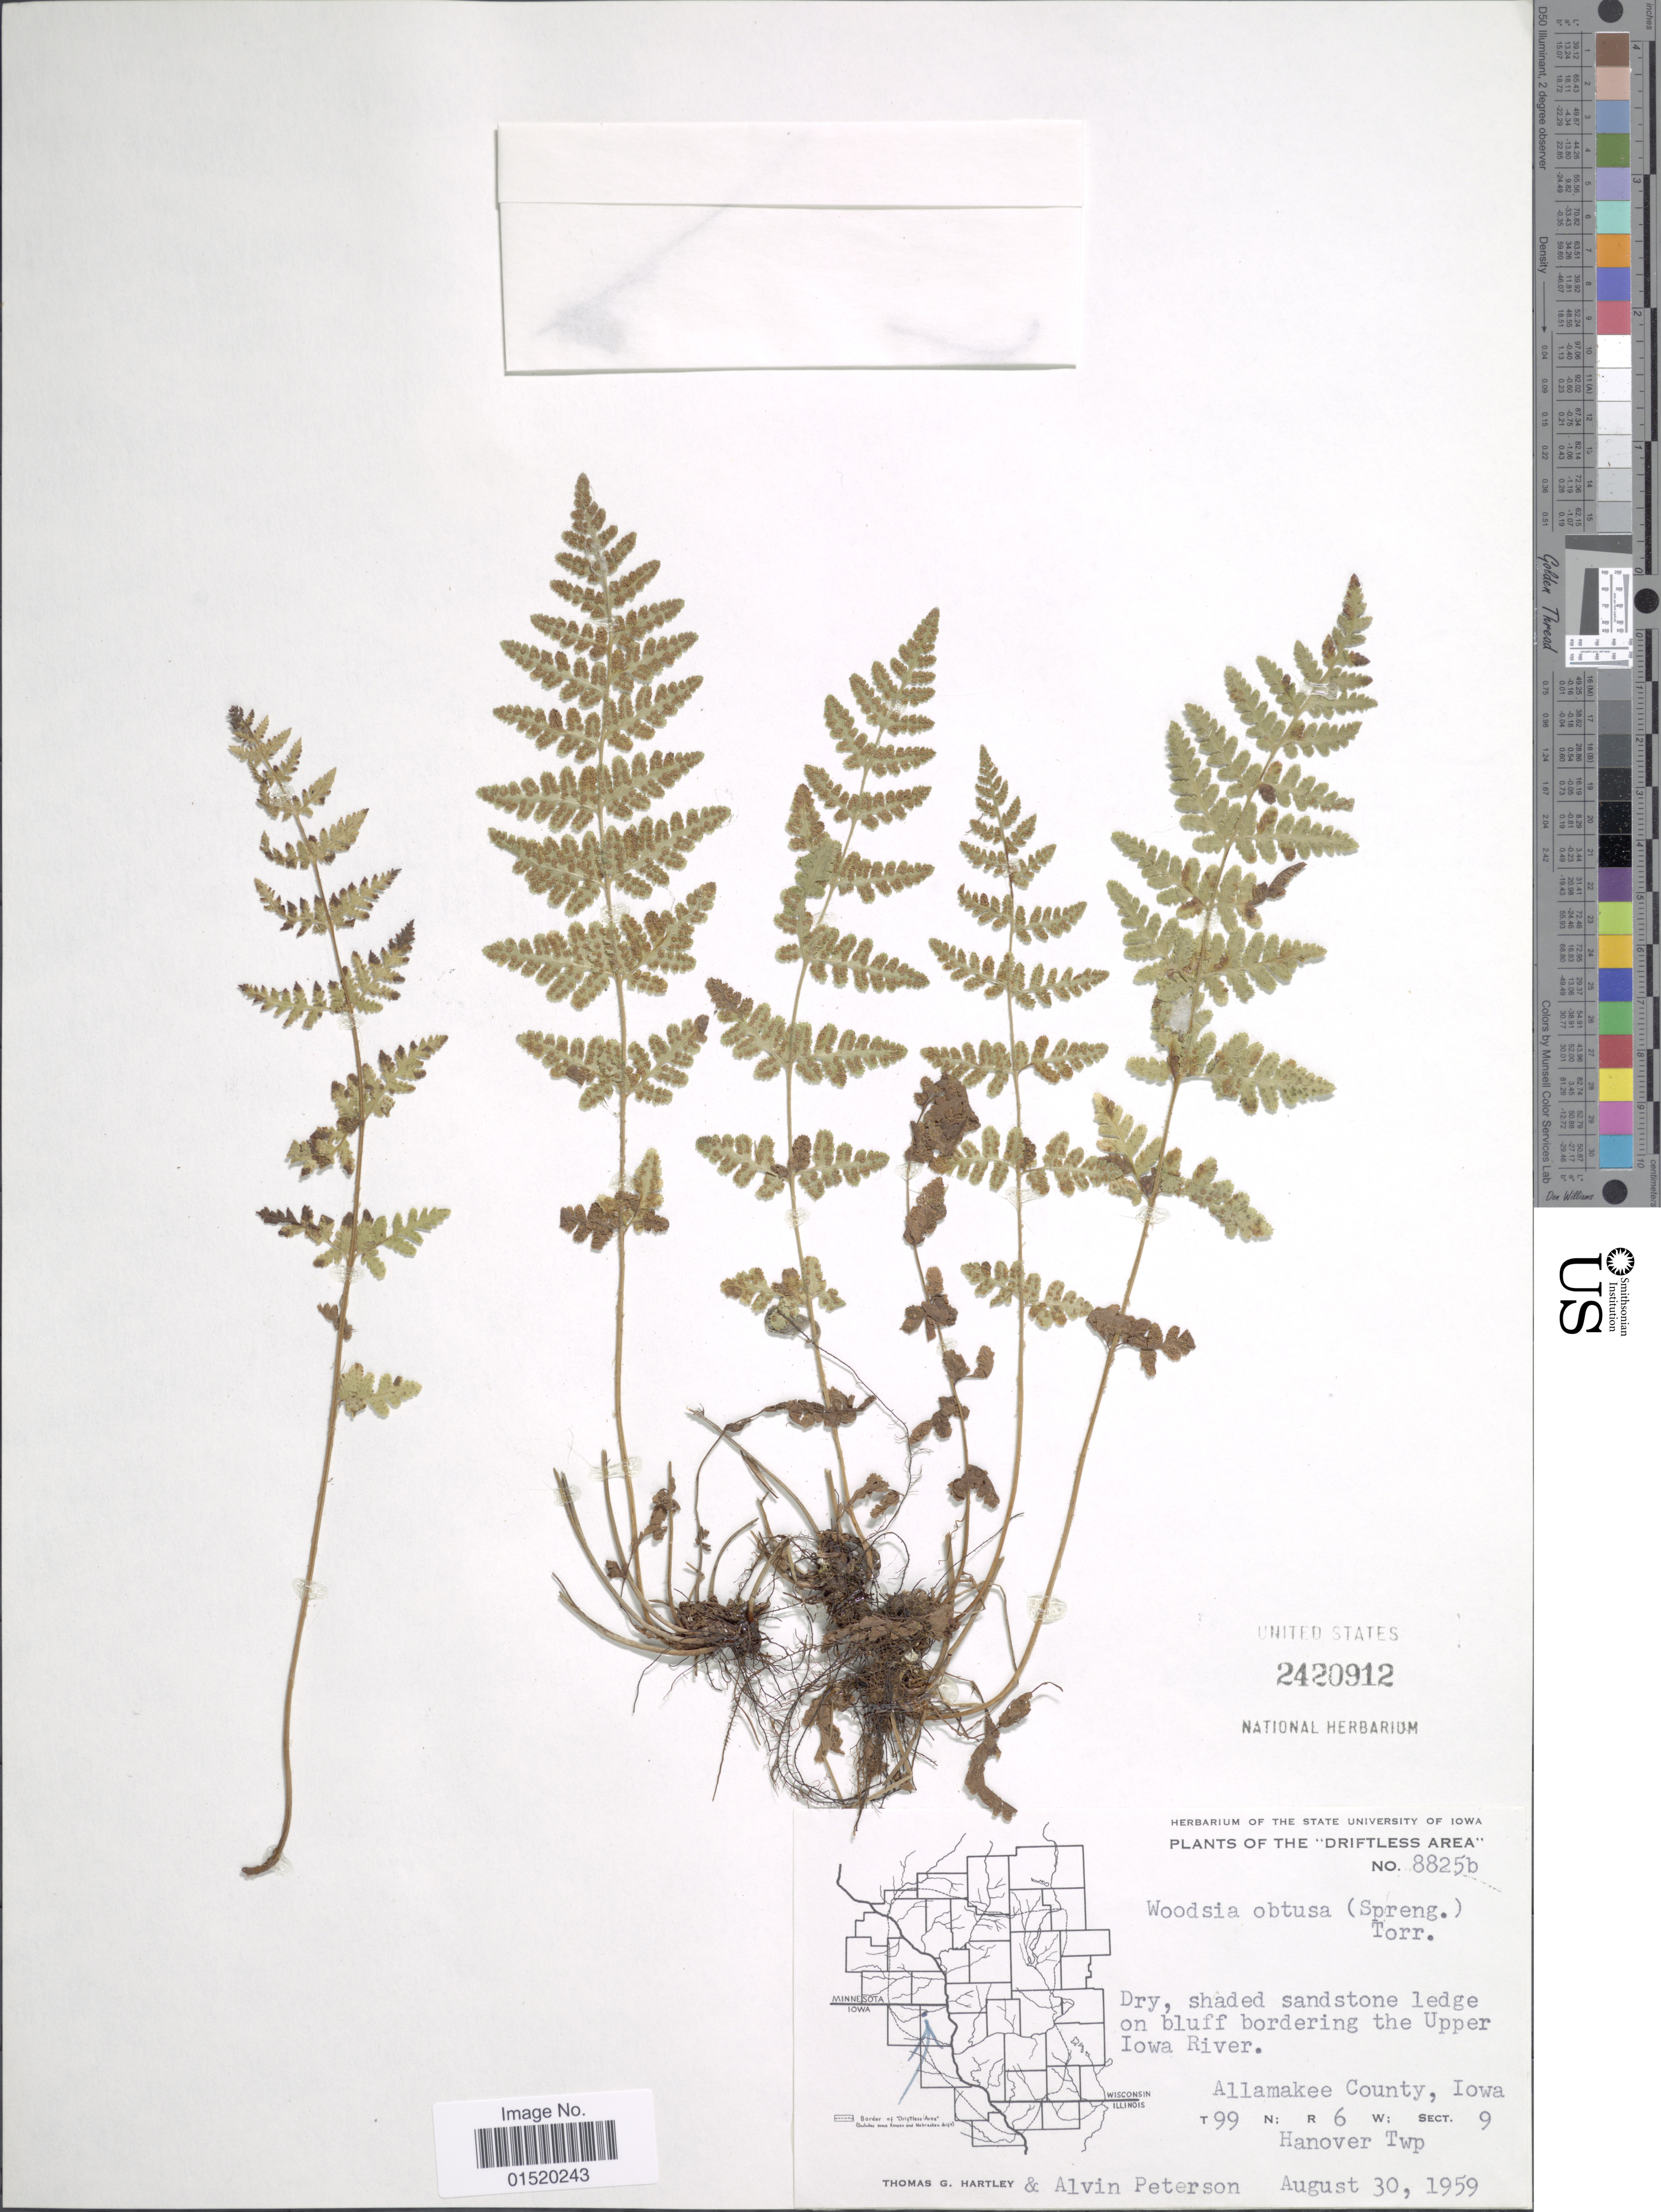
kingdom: Plantae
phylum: Tracheophyta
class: Polypodiopsida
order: Polypodiales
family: Woodsiaceae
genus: Woodsia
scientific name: Woodsia obtusa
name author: (Spreng.) Torr.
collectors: T. G. Hartley & A. M. Peterson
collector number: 8825b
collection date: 1959-08-30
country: United States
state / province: Iowa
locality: The 'Driftless Area', on bluff bordering the Upper Iowa River, Allamakee County, T99 N; R6 W; Sect 9, Hanover Twp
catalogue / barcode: US 2420912